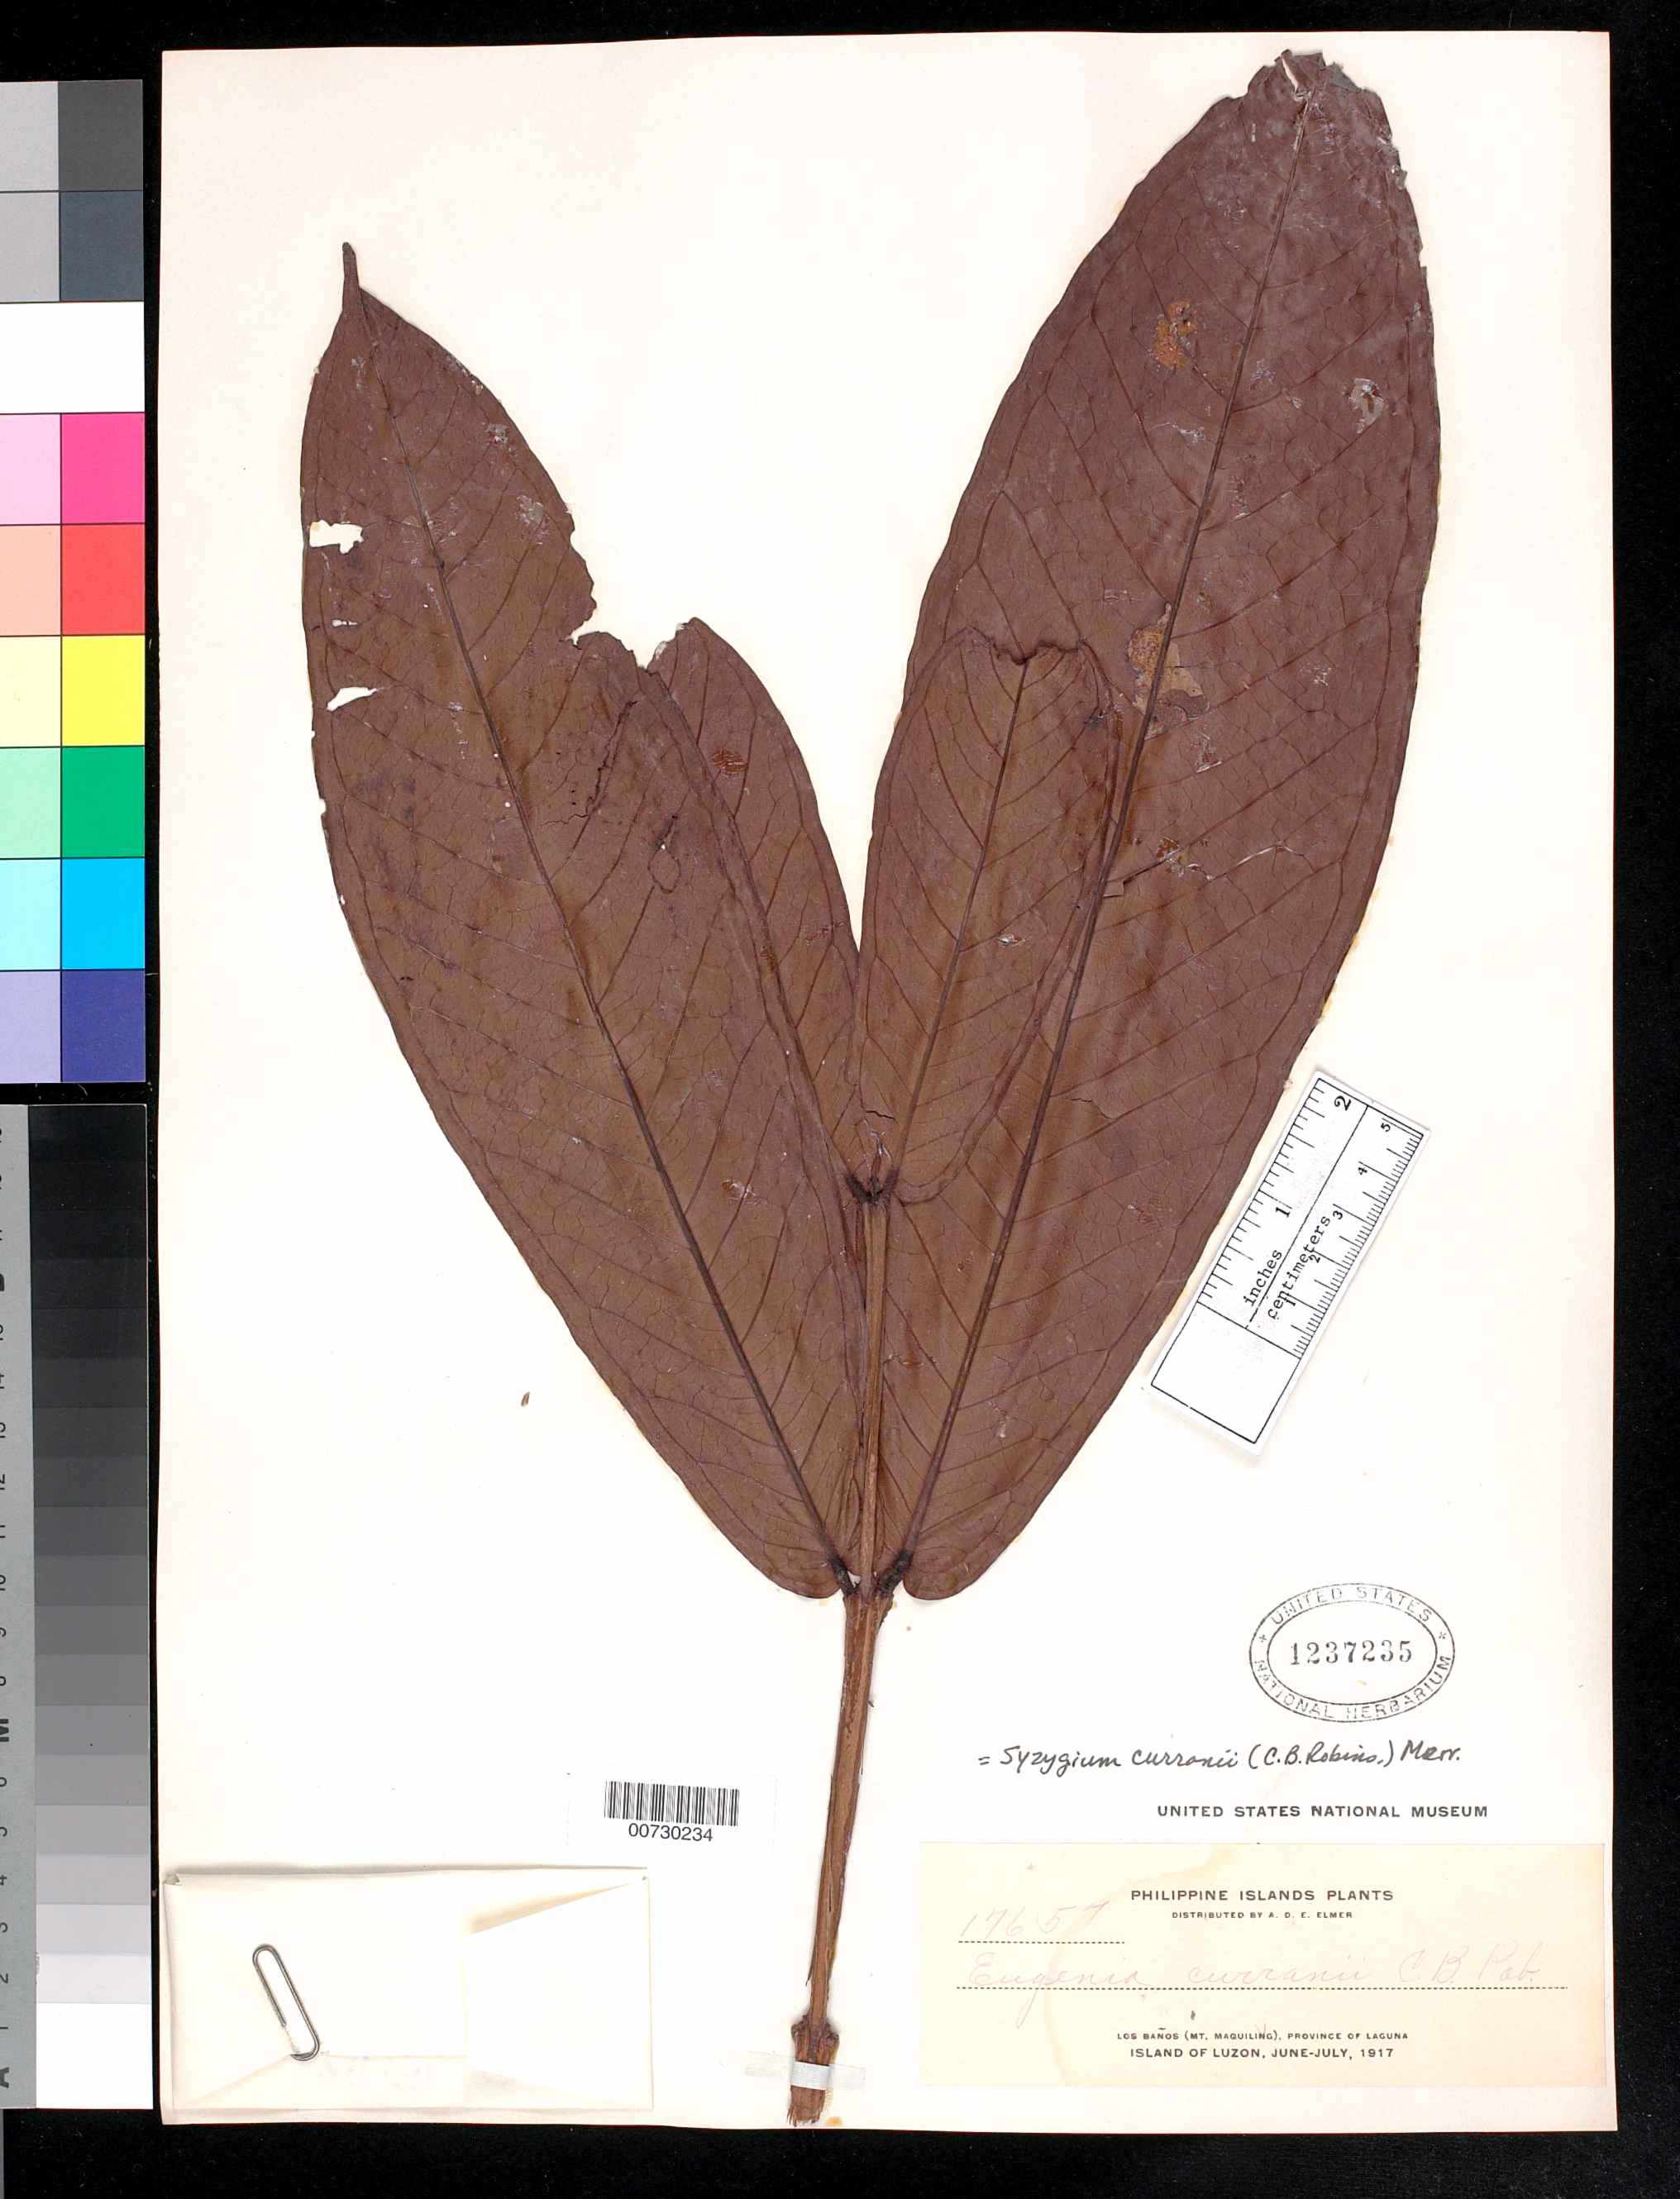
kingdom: Plantae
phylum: Tracheophyta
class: Magnoliopsida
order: Myrtales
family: Myrtaceae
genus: Syzygium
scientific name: Syzygium curranii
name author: (C.B. Rob.) Merr.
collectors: A. D. E. Elmer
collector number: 17657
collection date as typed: Jun 1917 to -- Jul 1917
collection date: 1917-06/1917-07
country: Philippines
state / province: Calabarzon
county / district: Laguna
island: Luzon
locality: Los Baños, Mt. Maquiling.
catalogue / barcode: US 1237235